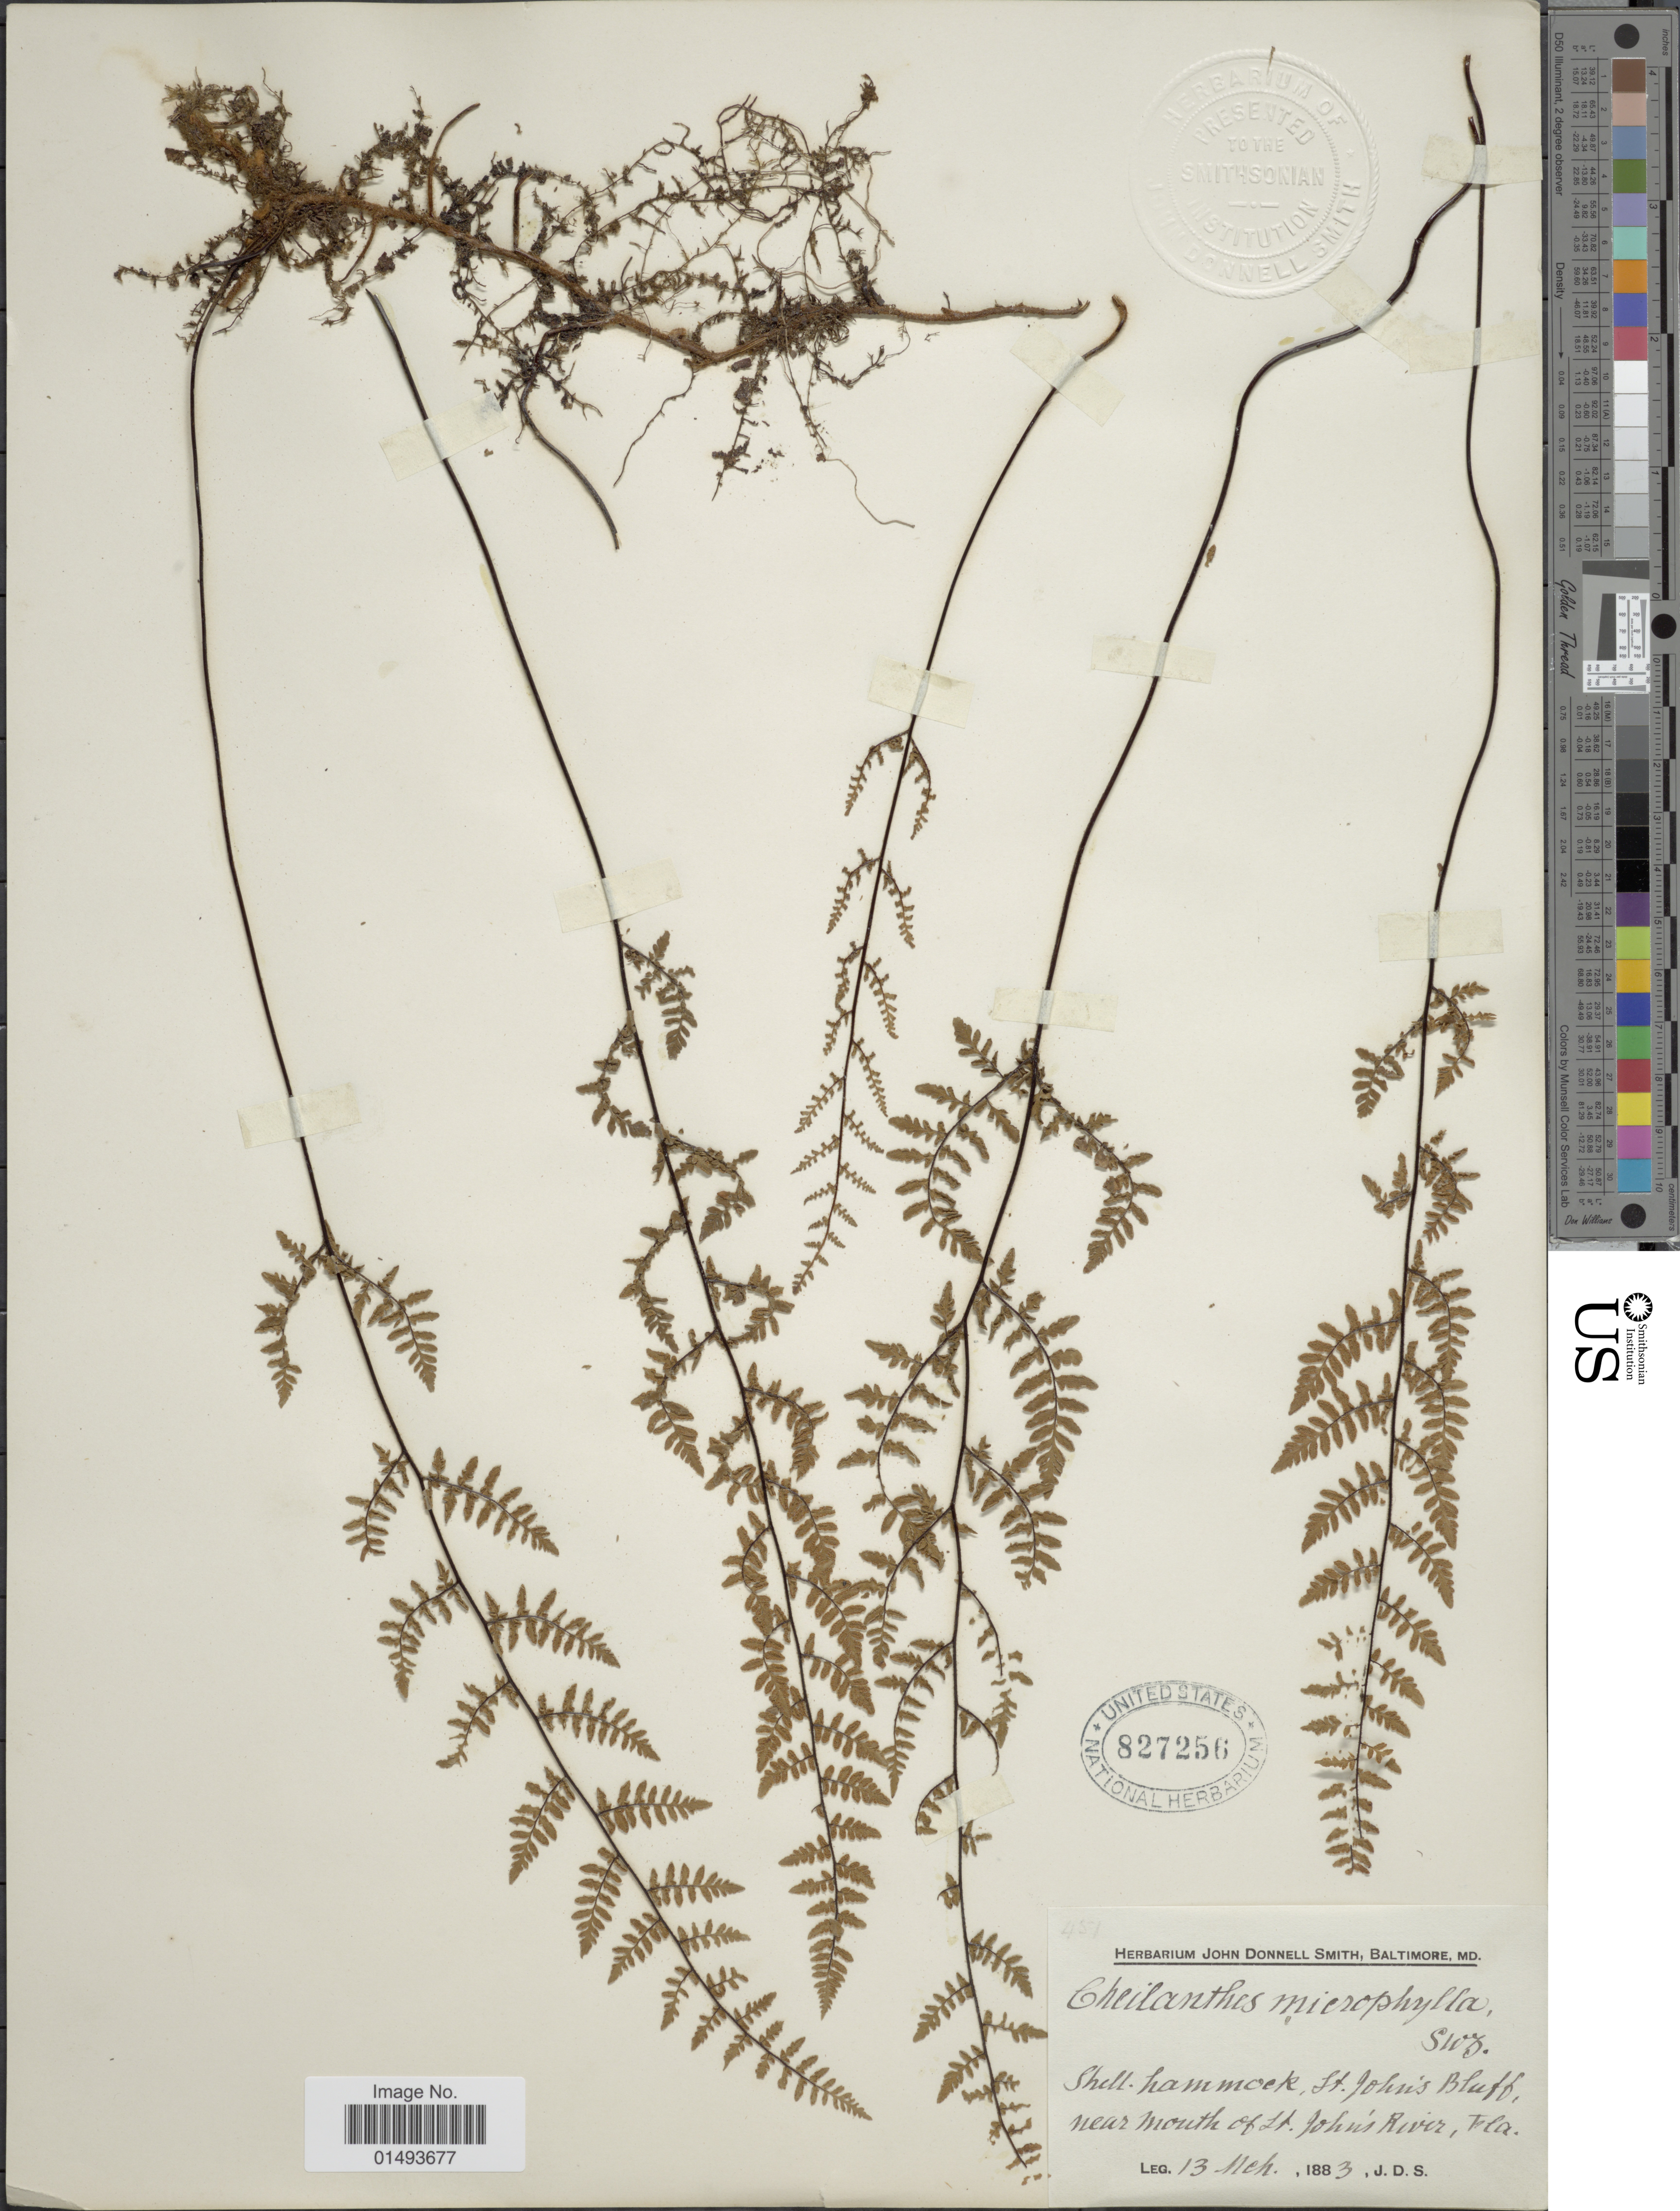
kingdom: Plantae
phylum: Tracheophyta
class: Polypodiopsida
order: Polypodiales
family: Pteridaceae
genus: Myriopteris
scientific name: Myriopteris microphylla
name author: (Sw.) Grusz & Windham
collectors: J. Donnell Smith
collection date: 1883-03-13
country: United States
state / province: Florida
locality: Shell hammock, St. John's Bluff, near mouth of St. John's River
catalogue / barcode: US 827256